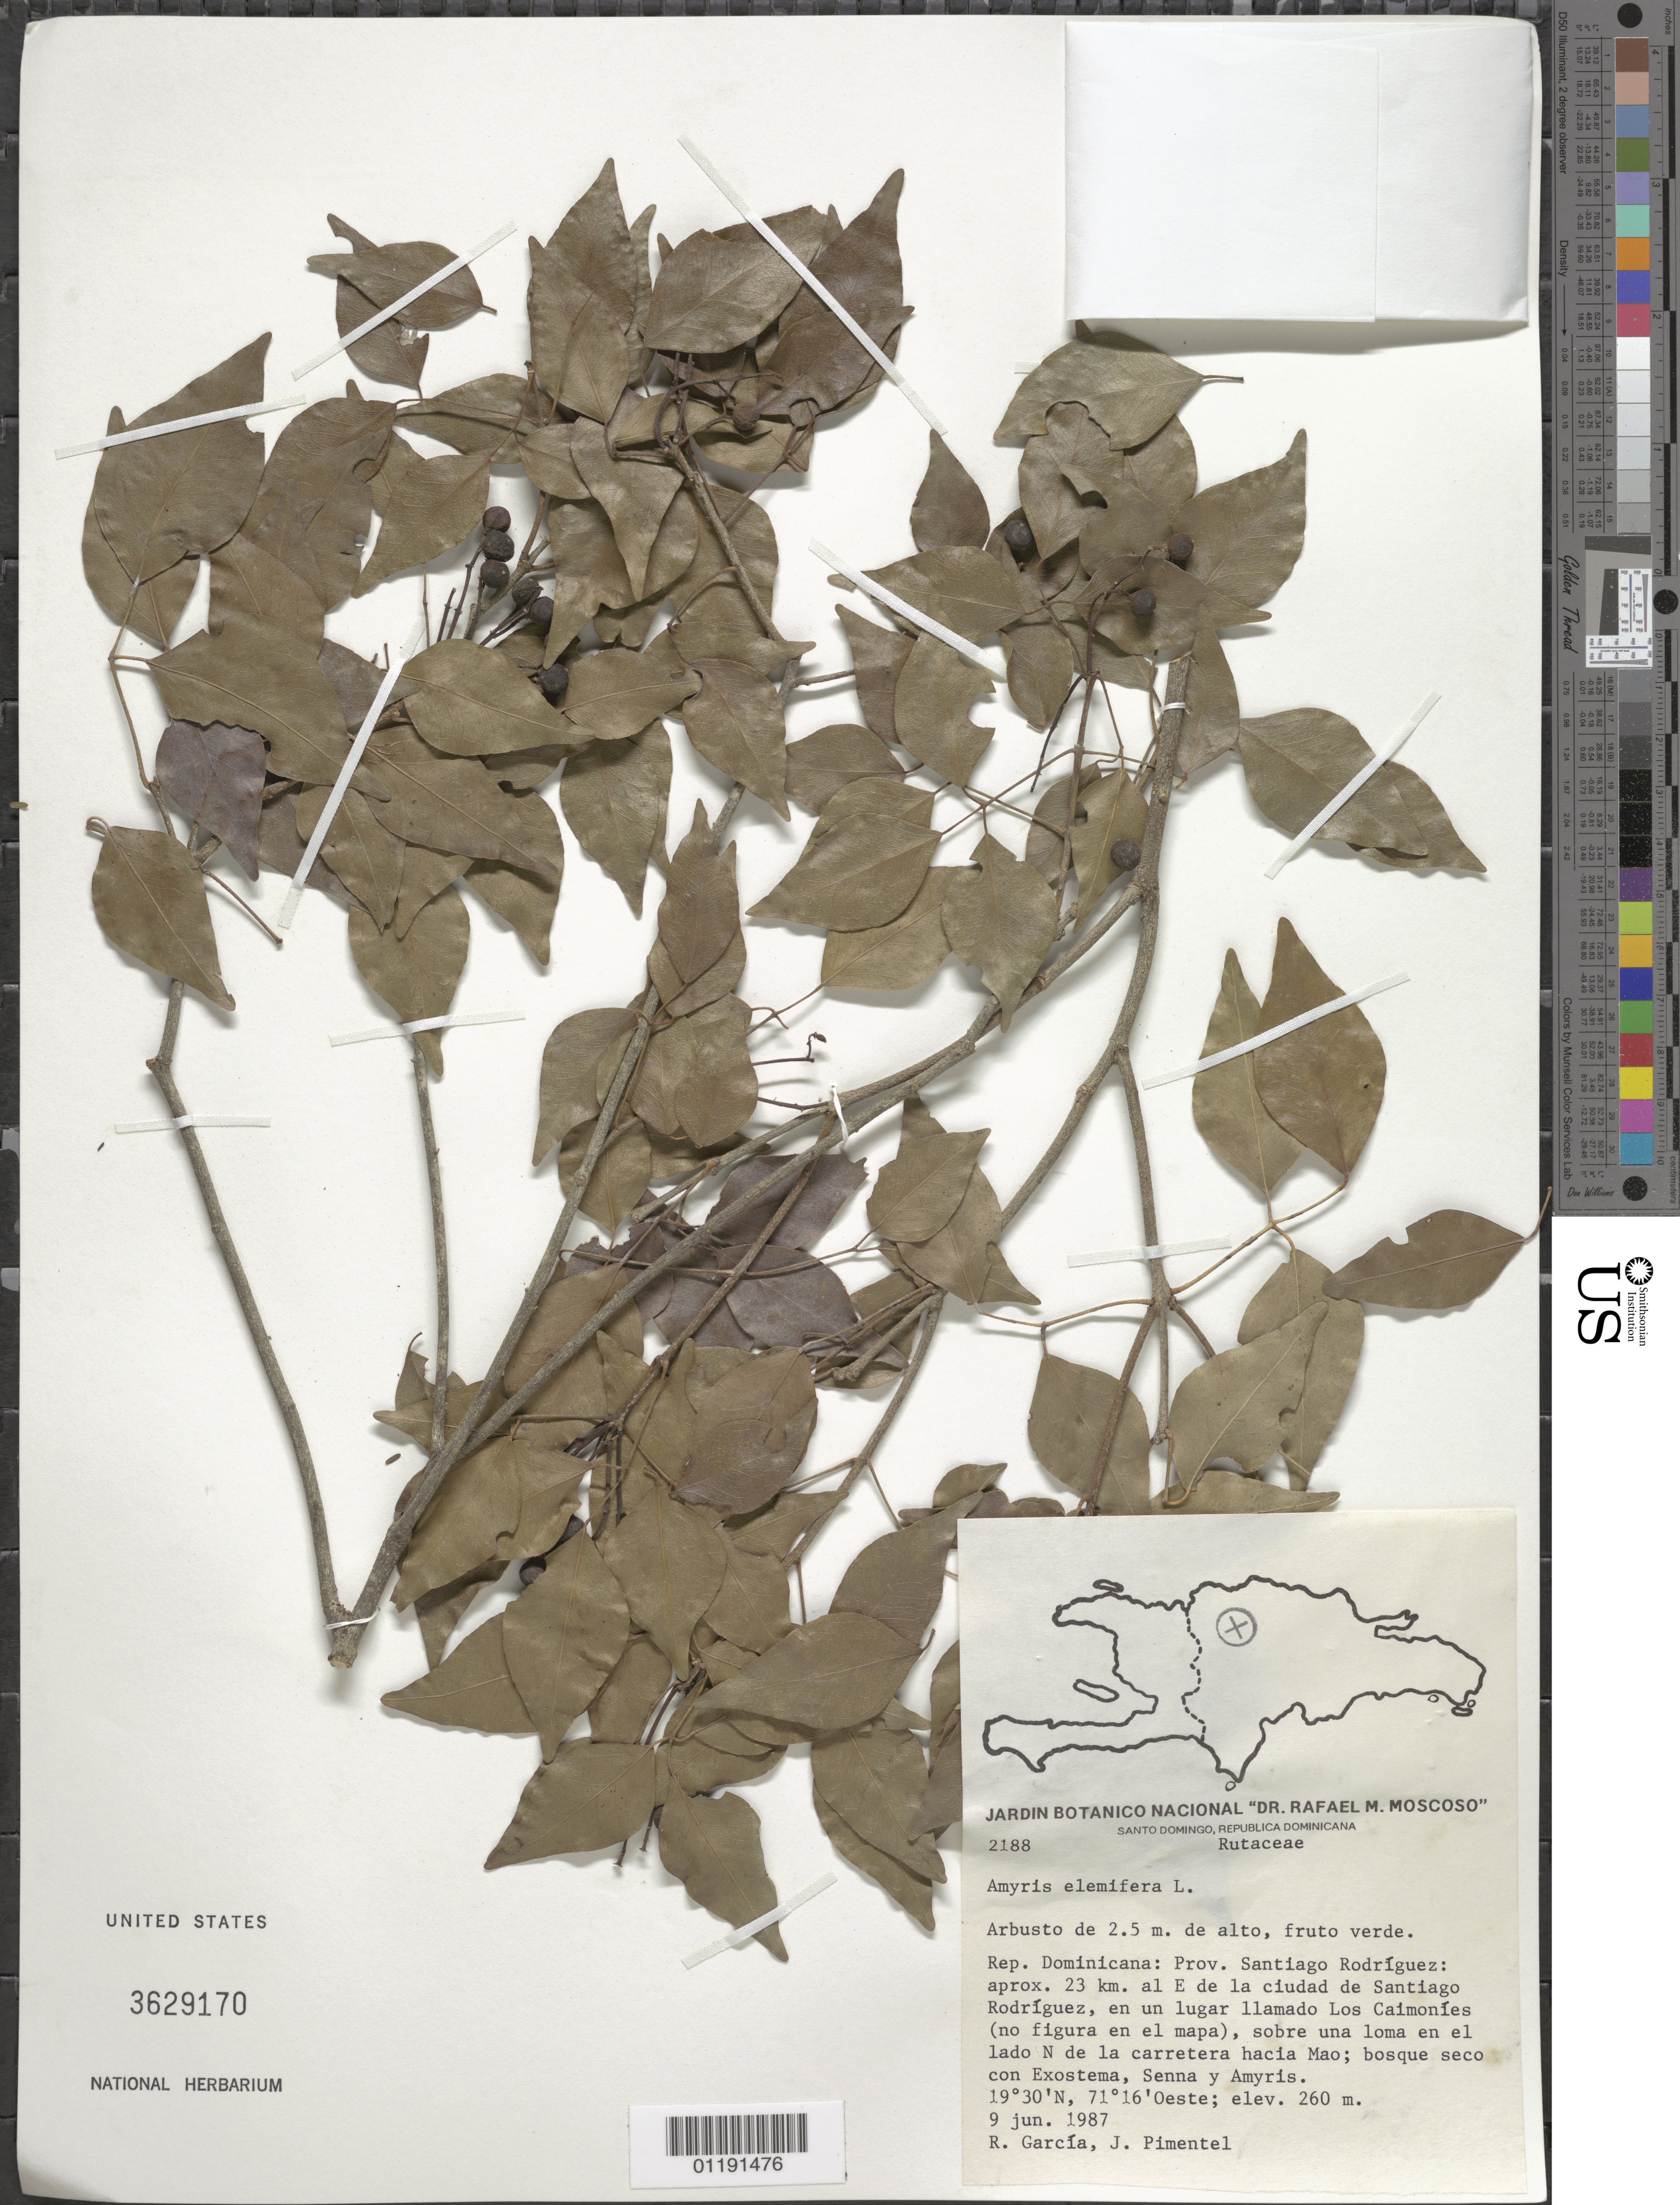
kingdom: Plantae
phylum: Tracheophyta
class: Magnoliopsida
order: Sapindales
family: Rutaceae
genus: Amyris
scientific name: Amyris elemifera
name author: L.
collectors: R. G. García & J. Pimentel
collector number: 2188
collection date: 1987-06-09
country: Dominican Republic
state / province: Santiago Rodriguez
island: Hispaniola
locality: Approx. 23 km. E of the city of Santiago Rodríguez, in a place called Los Caimoníes (not on the map), around a hill on the N side of the road to Mao.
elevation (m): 260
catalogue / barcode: US 3629170